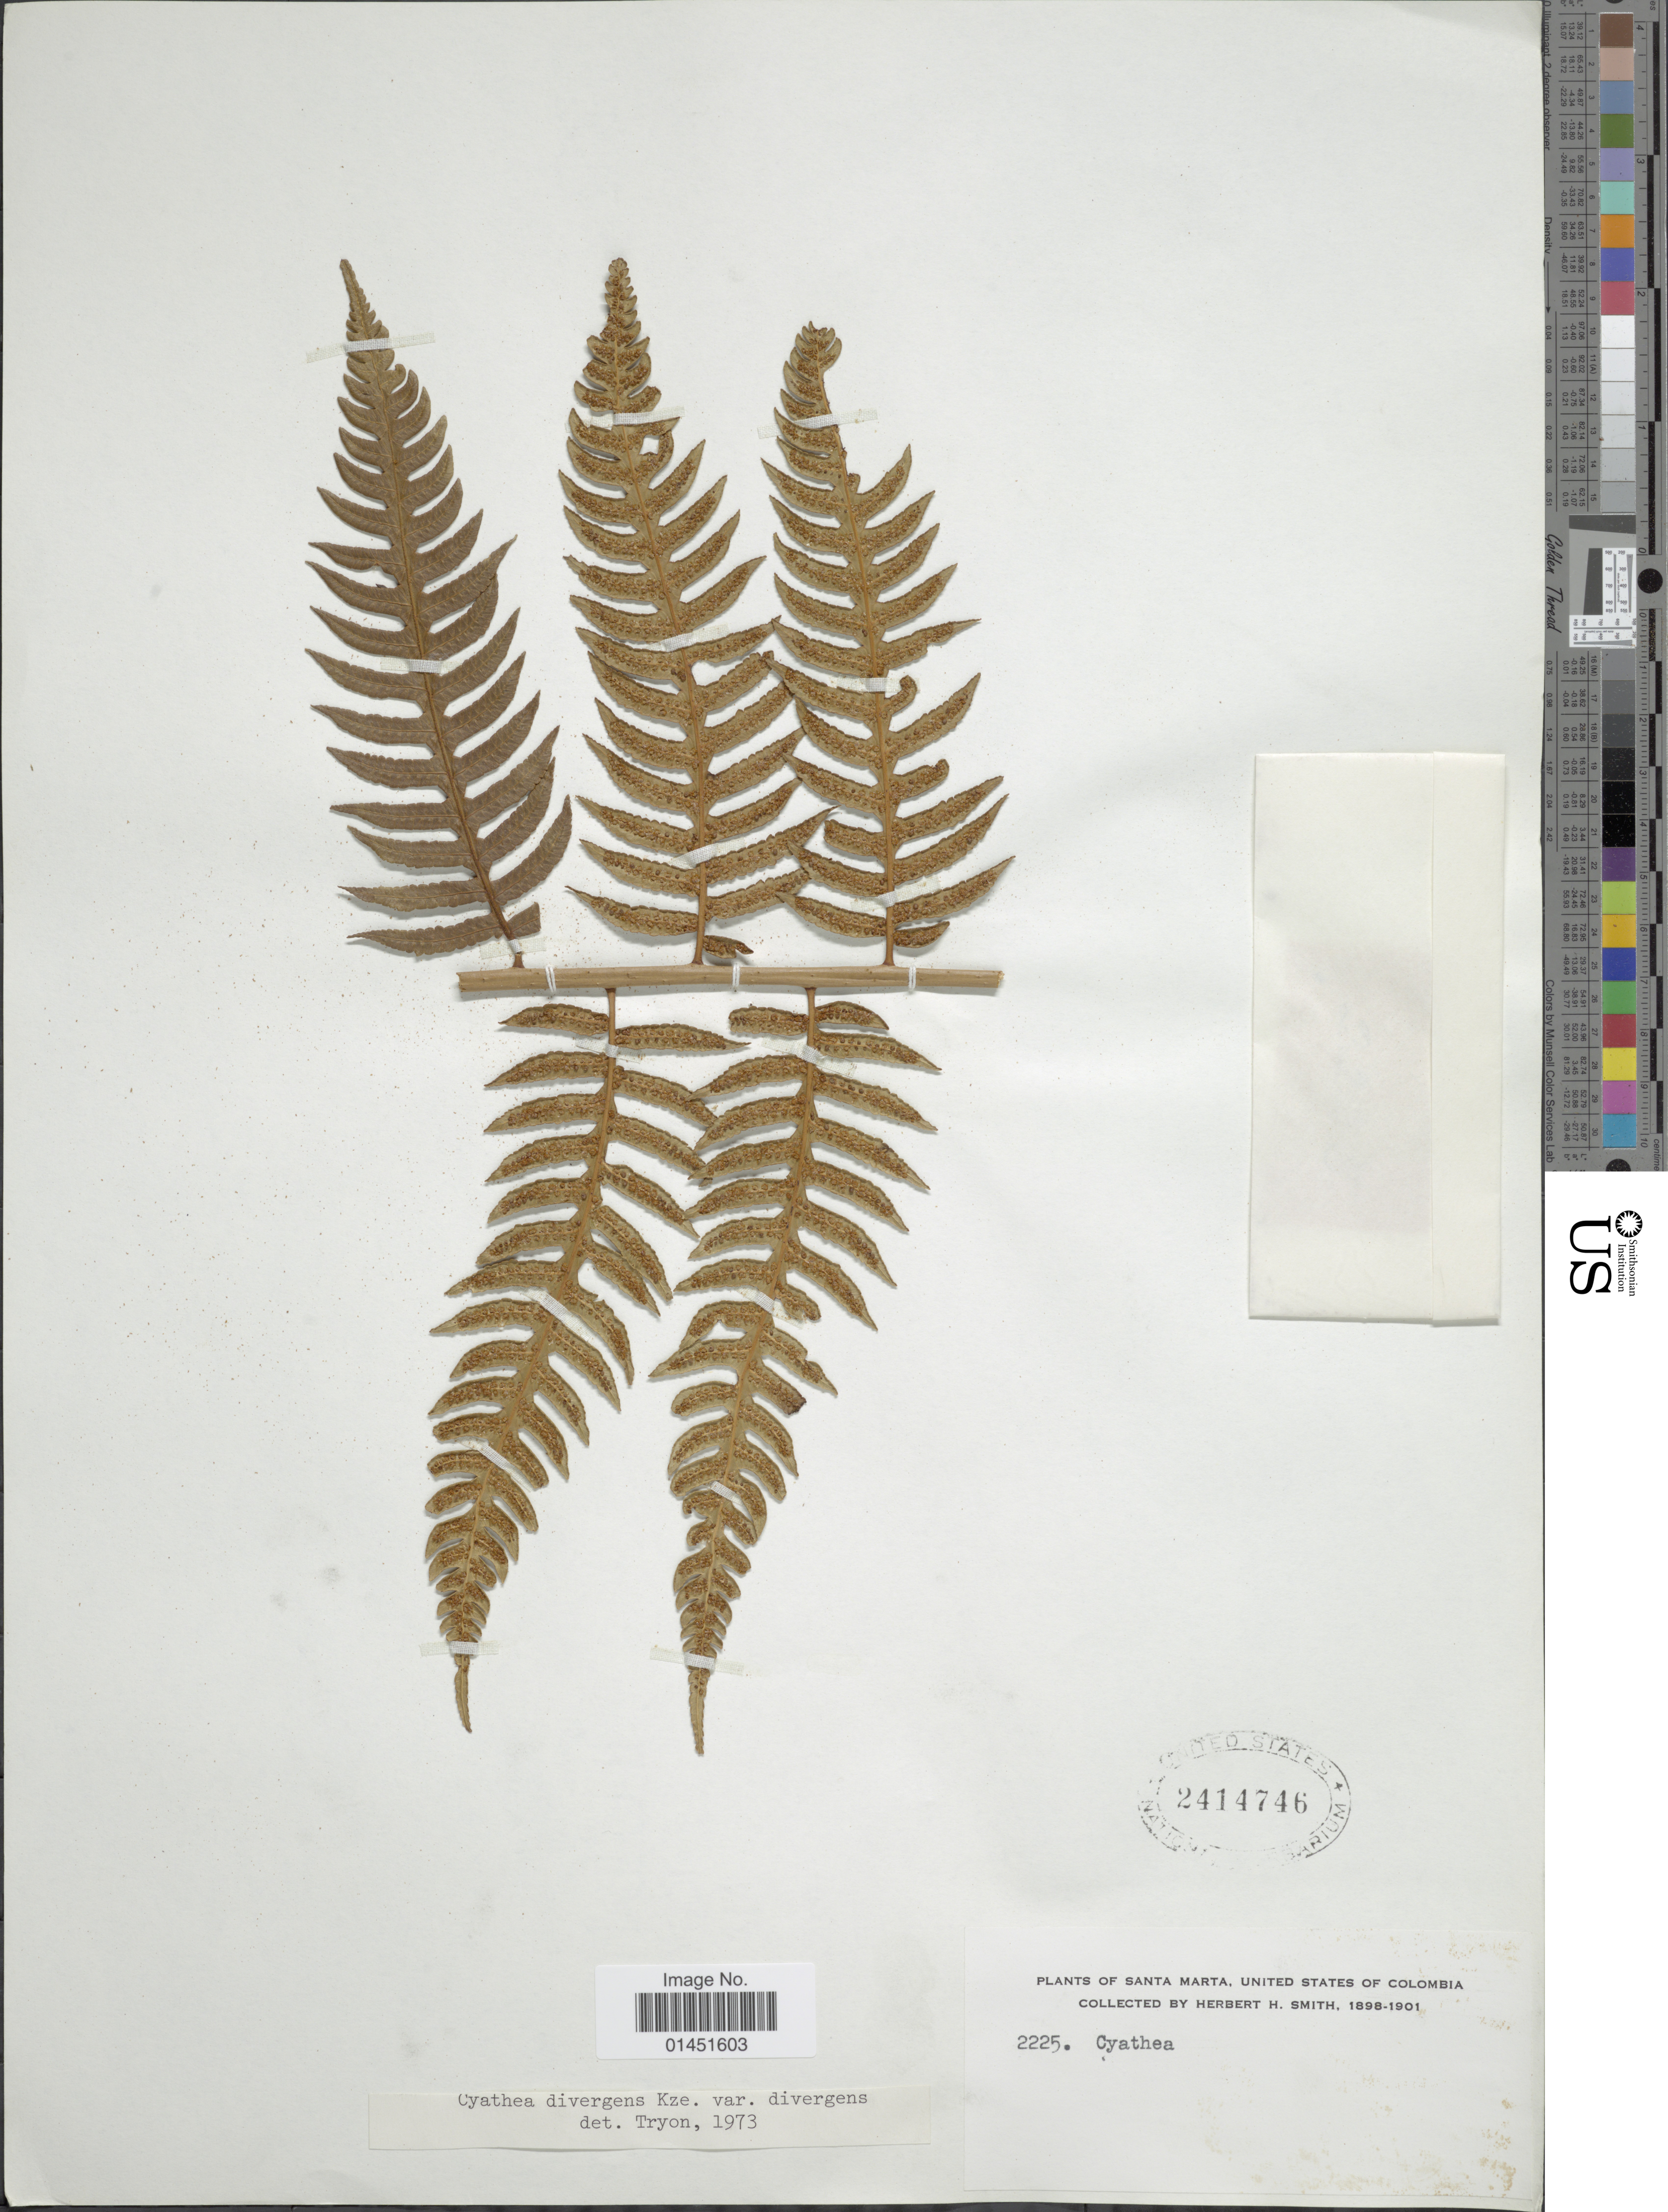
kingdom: Plantae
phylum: Tracheophyta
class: Polypodiopsida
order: Cyatheales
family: Cyatheaceae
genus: Cyathea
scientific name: Cyathea divergens var. divergens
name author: Kunze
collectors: Herbert H. Smith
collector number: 2225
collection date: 1898/1901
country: Colombia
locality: Santa Marta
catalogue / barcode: US 2414746